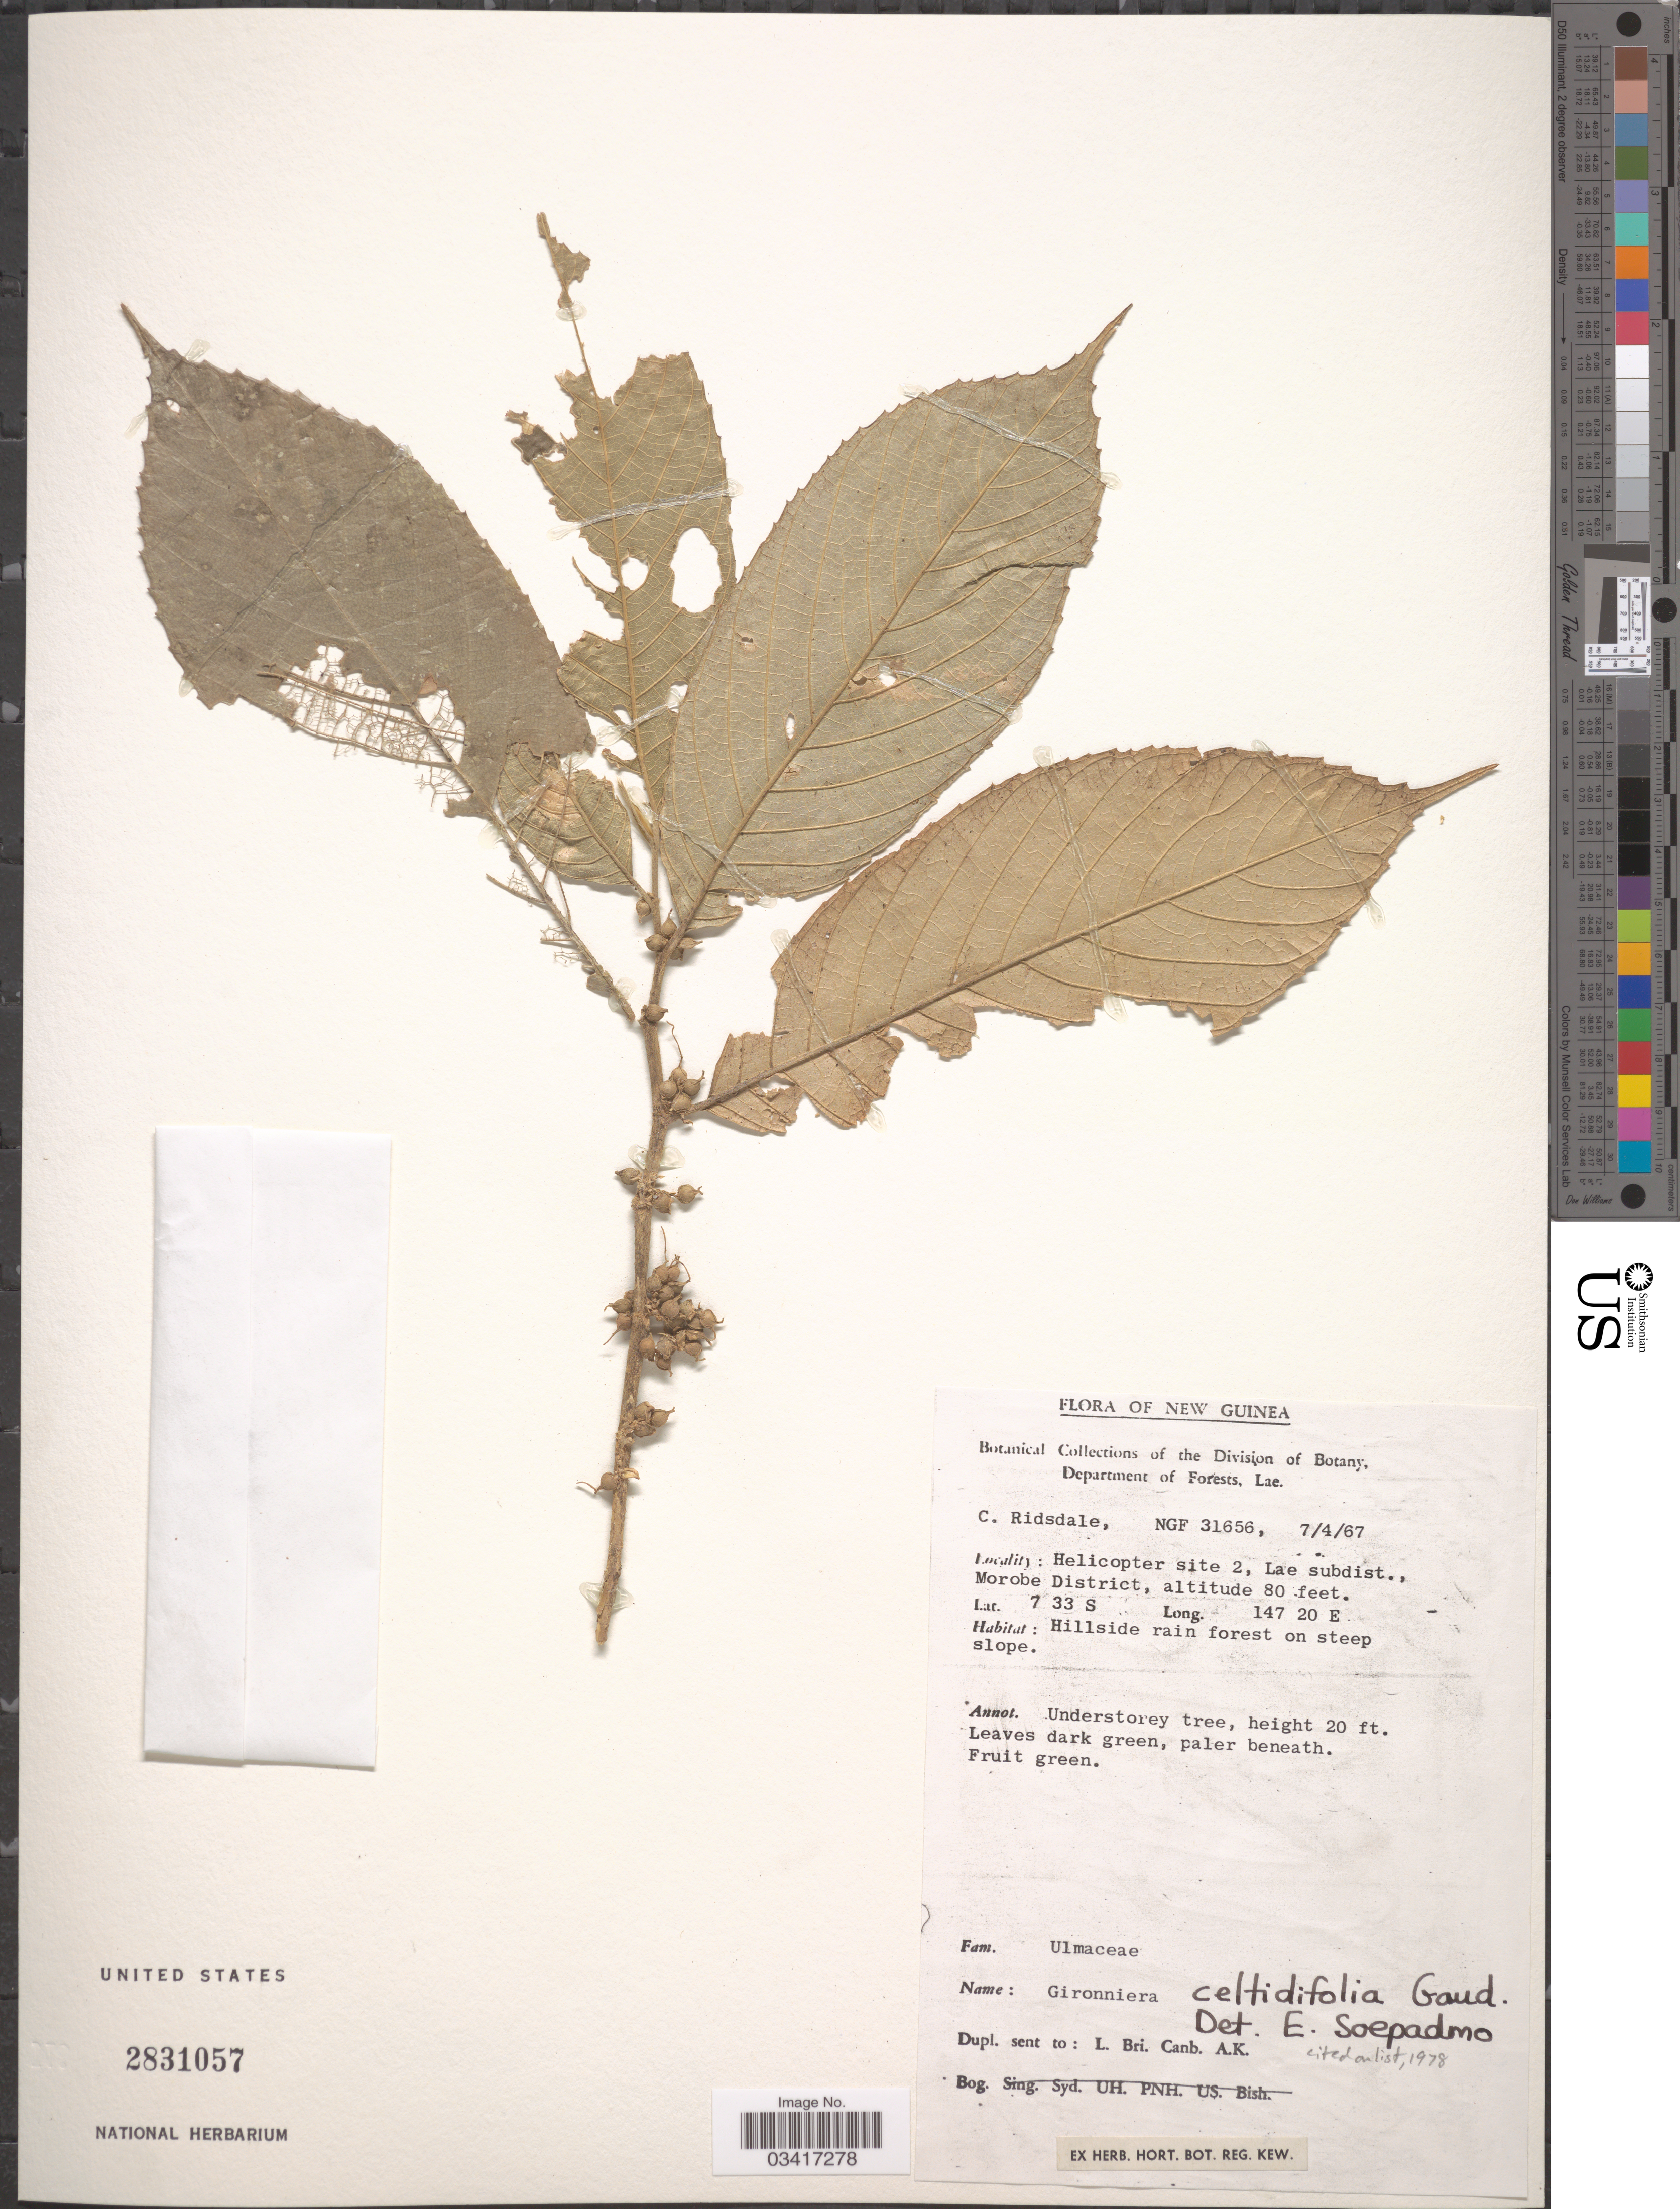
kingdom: Plantae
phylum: Tracheophyta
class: Magnoliopsida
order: Rosales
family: Cannabaceae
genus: Gironniera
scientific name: Gironniera celtidifolia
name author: Gaudich.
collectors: C. E. Ridsdale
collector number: NGF31656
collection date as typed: Transcribed d/m/y: 7/4/67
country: Papua New Guinea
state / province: Morobe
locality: New Guinea. Helicopter site 2, Lae subdist., Morobe District.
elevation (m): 24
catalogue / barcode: US 2831057